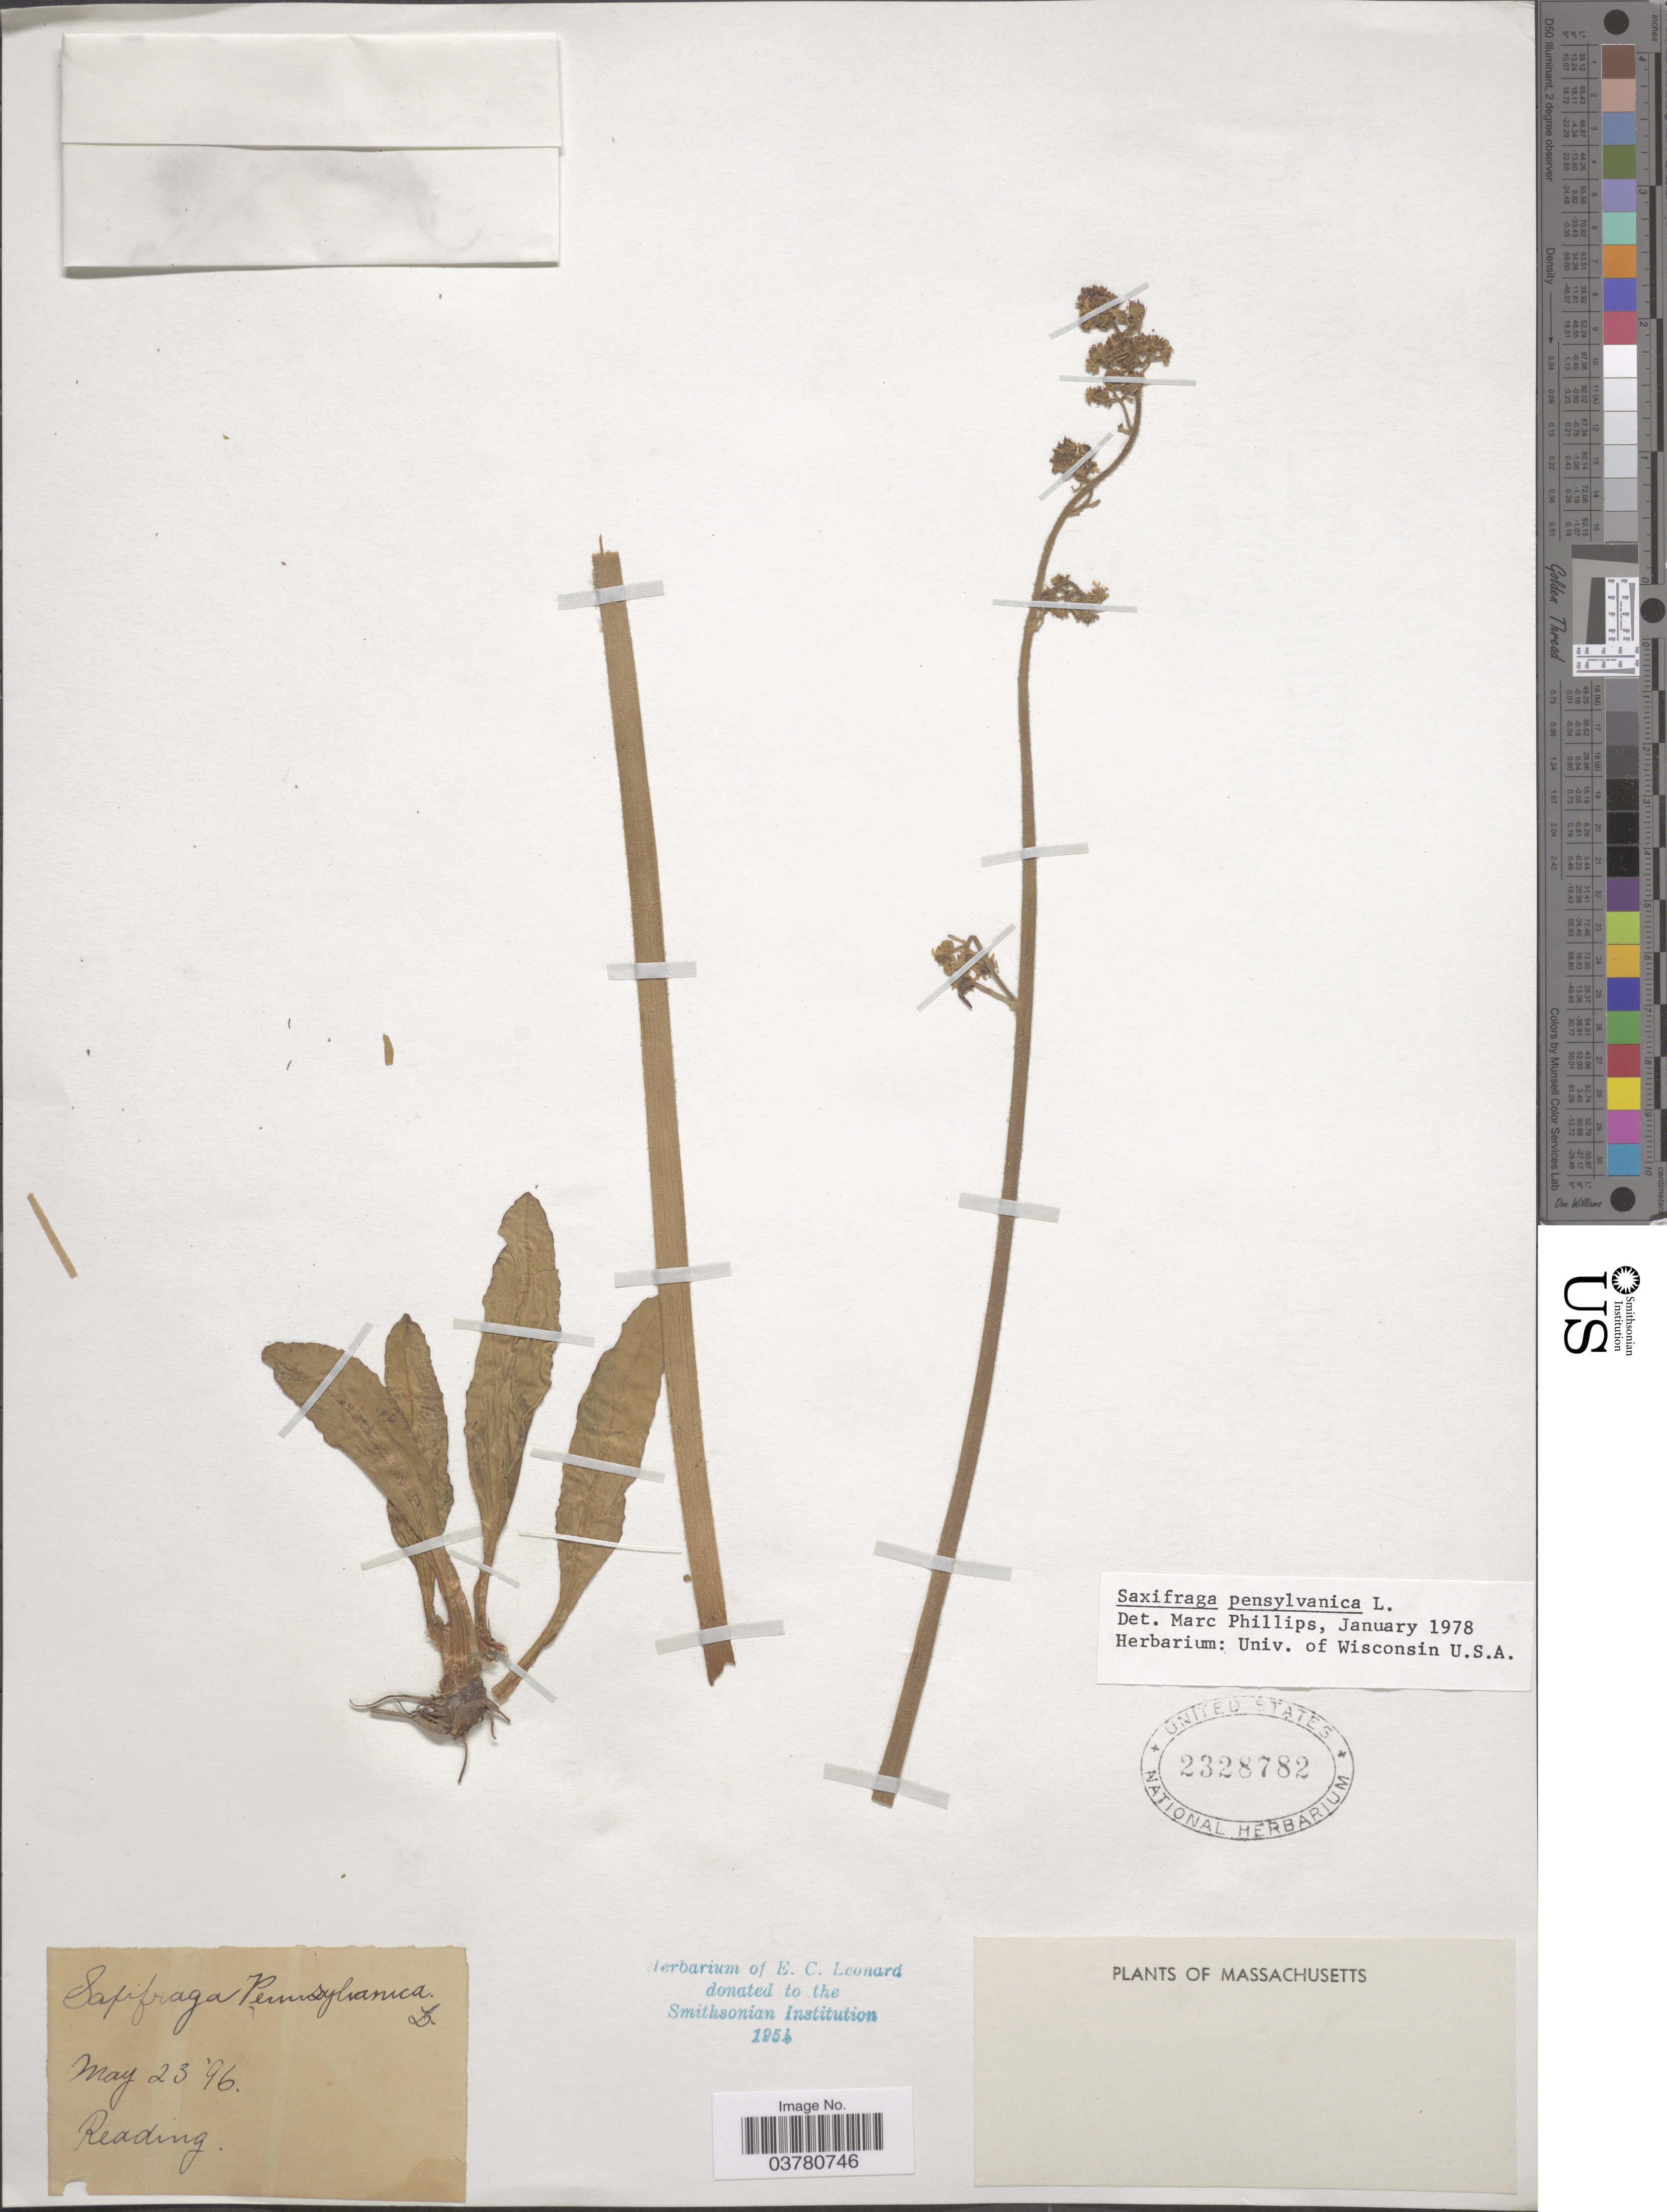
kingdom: Plantae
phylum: Tracheophyta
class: Magnoliopsida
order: Saxifragales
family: Saxifragaceae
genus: Micranthes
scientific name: Micranthes pensylvanica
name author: (L.) Haw.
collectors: Reading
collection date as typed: Transcribed d/m/y: 23/5/96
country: United States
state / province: Massachusetts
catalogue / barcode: US 2328782